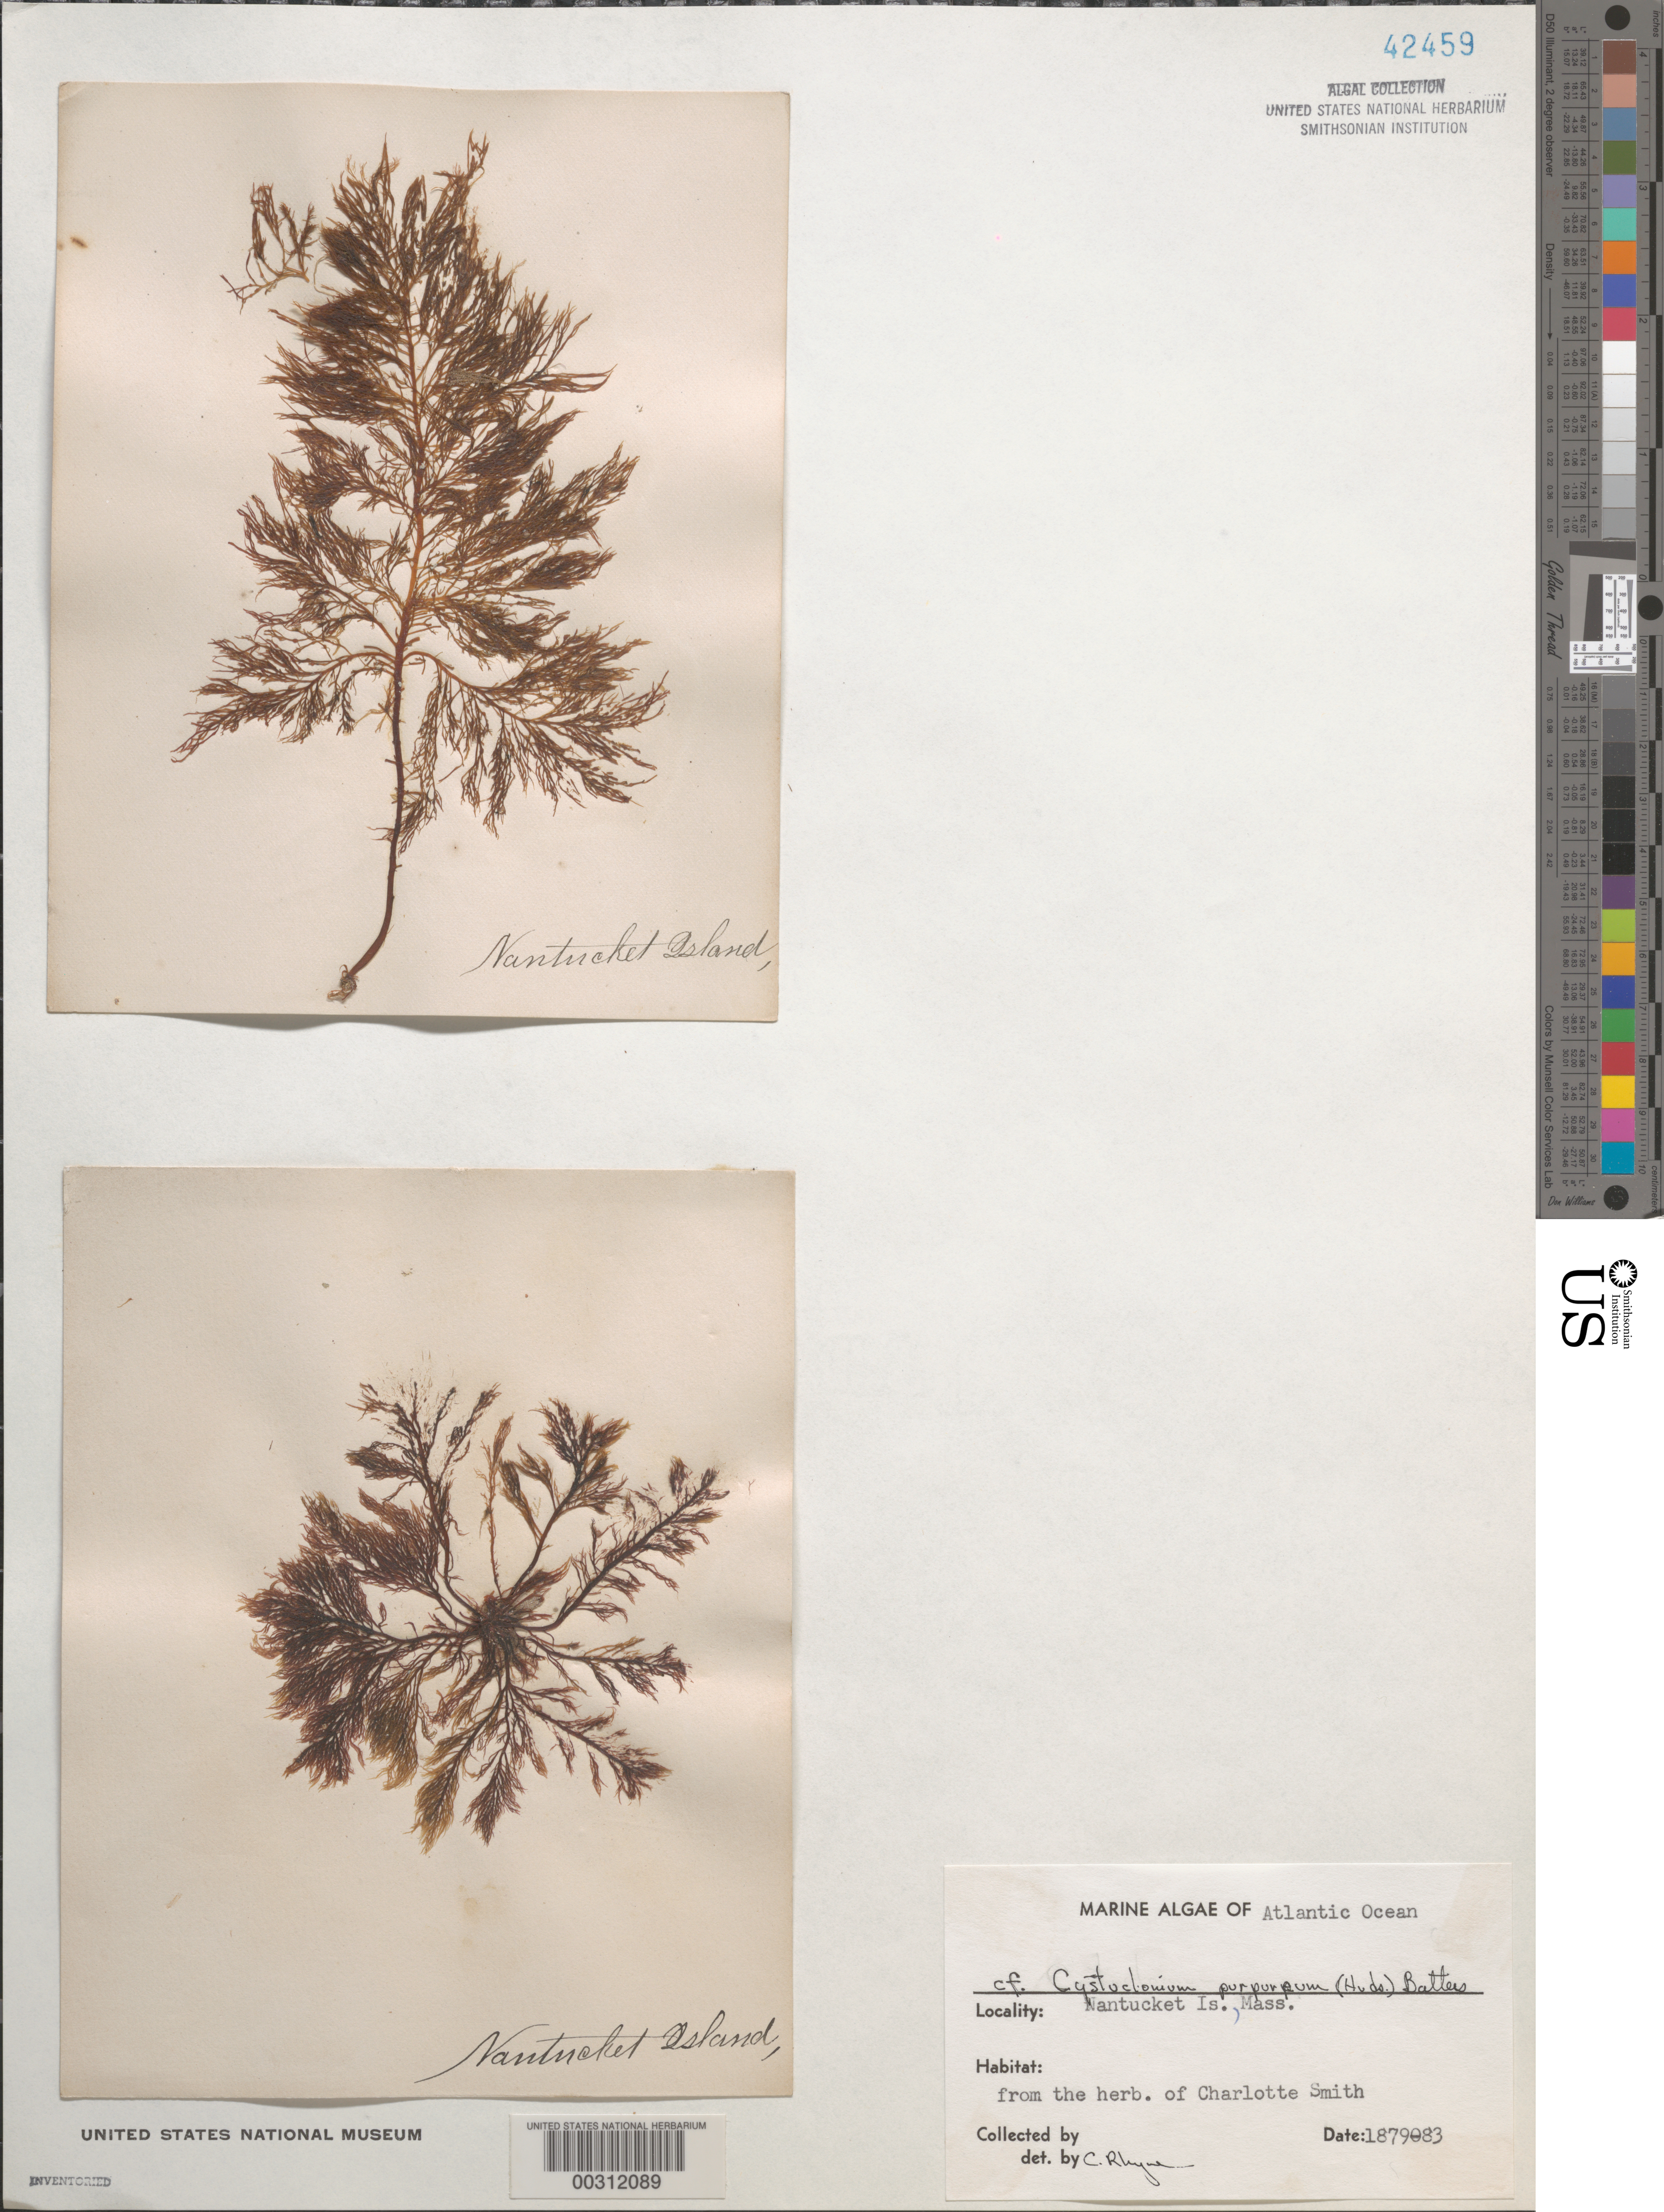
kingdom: Plantae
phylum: Rhodophyta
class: Florideophyceae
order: Gigartinales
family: Cystocloniaceae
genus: Cystoclonium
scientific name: Cystoclonium purpureum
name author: (Huds.) Batters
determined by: Rhyne, C. F.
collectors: C. Smith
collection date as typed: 1879 to -- --- 1883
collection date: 1879/1883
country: United States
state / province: Massachusetts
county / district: Nantucket County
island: Nantucket Island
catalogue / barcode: US 42459